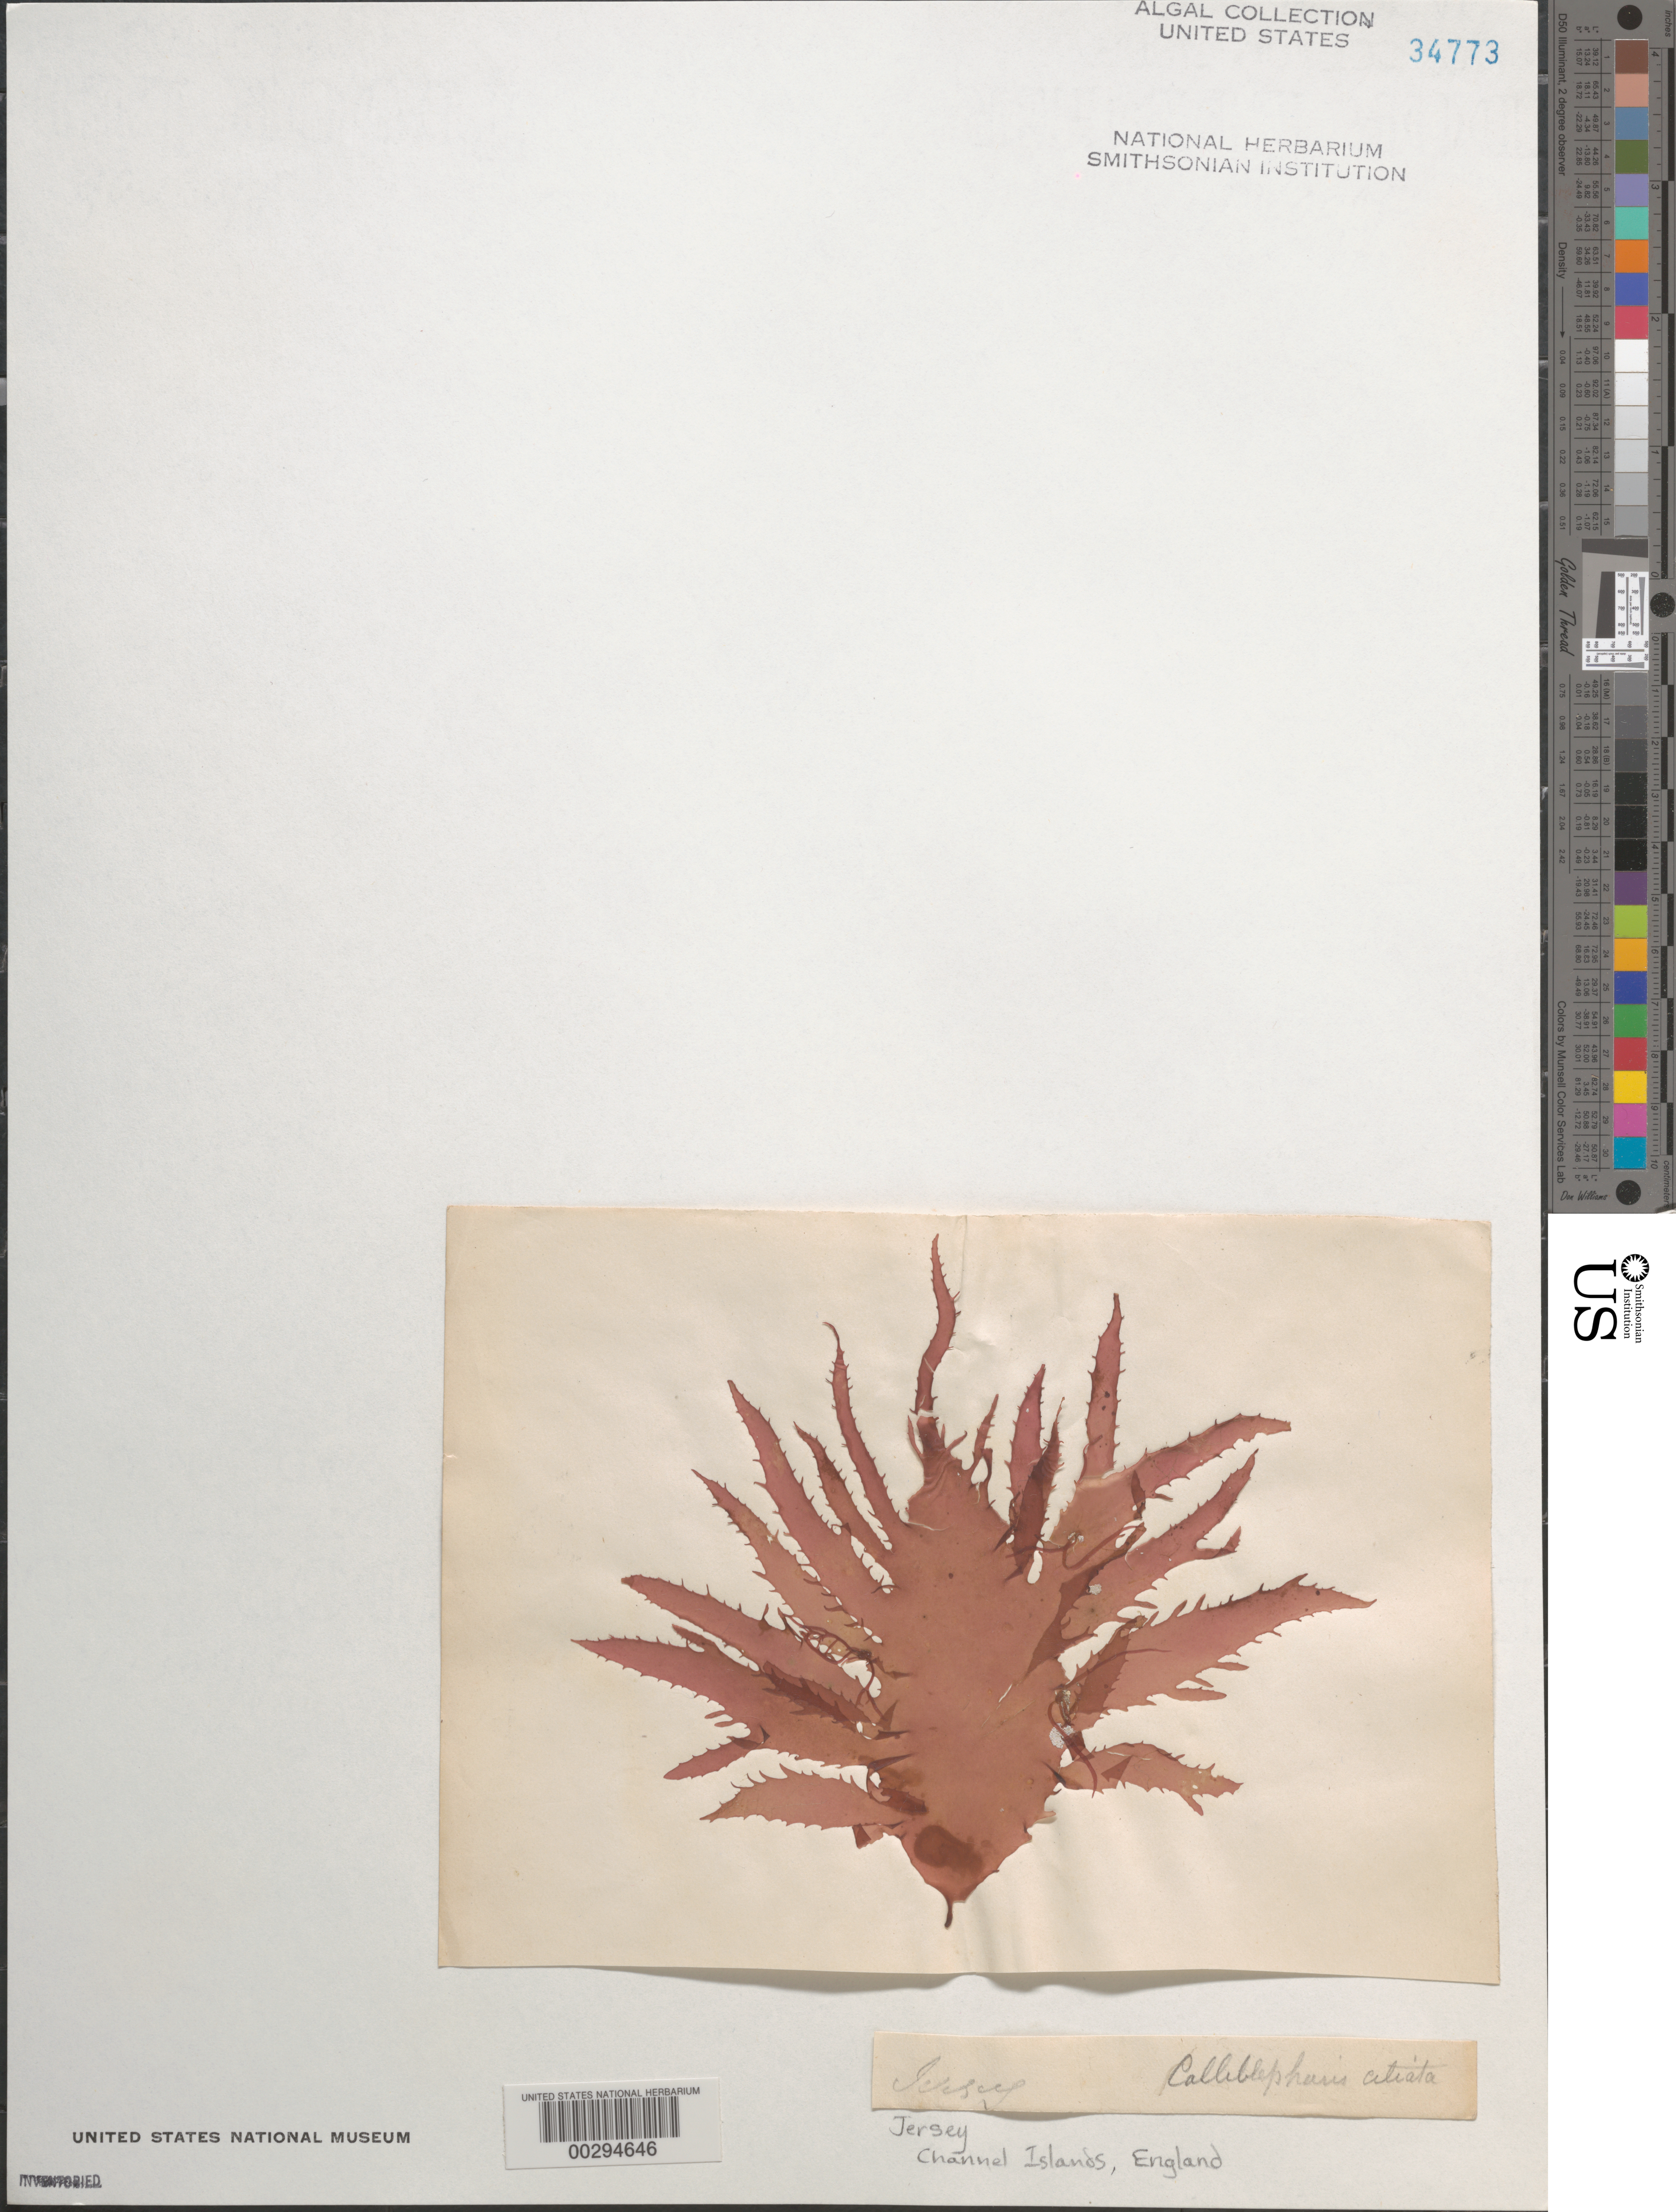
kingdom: Plantae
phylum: Rhodophyta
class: Florideophyceae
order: Gigartinales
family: Cystocloniaceae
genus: Calliblepharis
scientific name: Calliblepharis ciliata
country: United Kingdom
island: Jersey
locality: Channel Islands. Bailiwick of Jersey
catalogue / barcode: US 34773